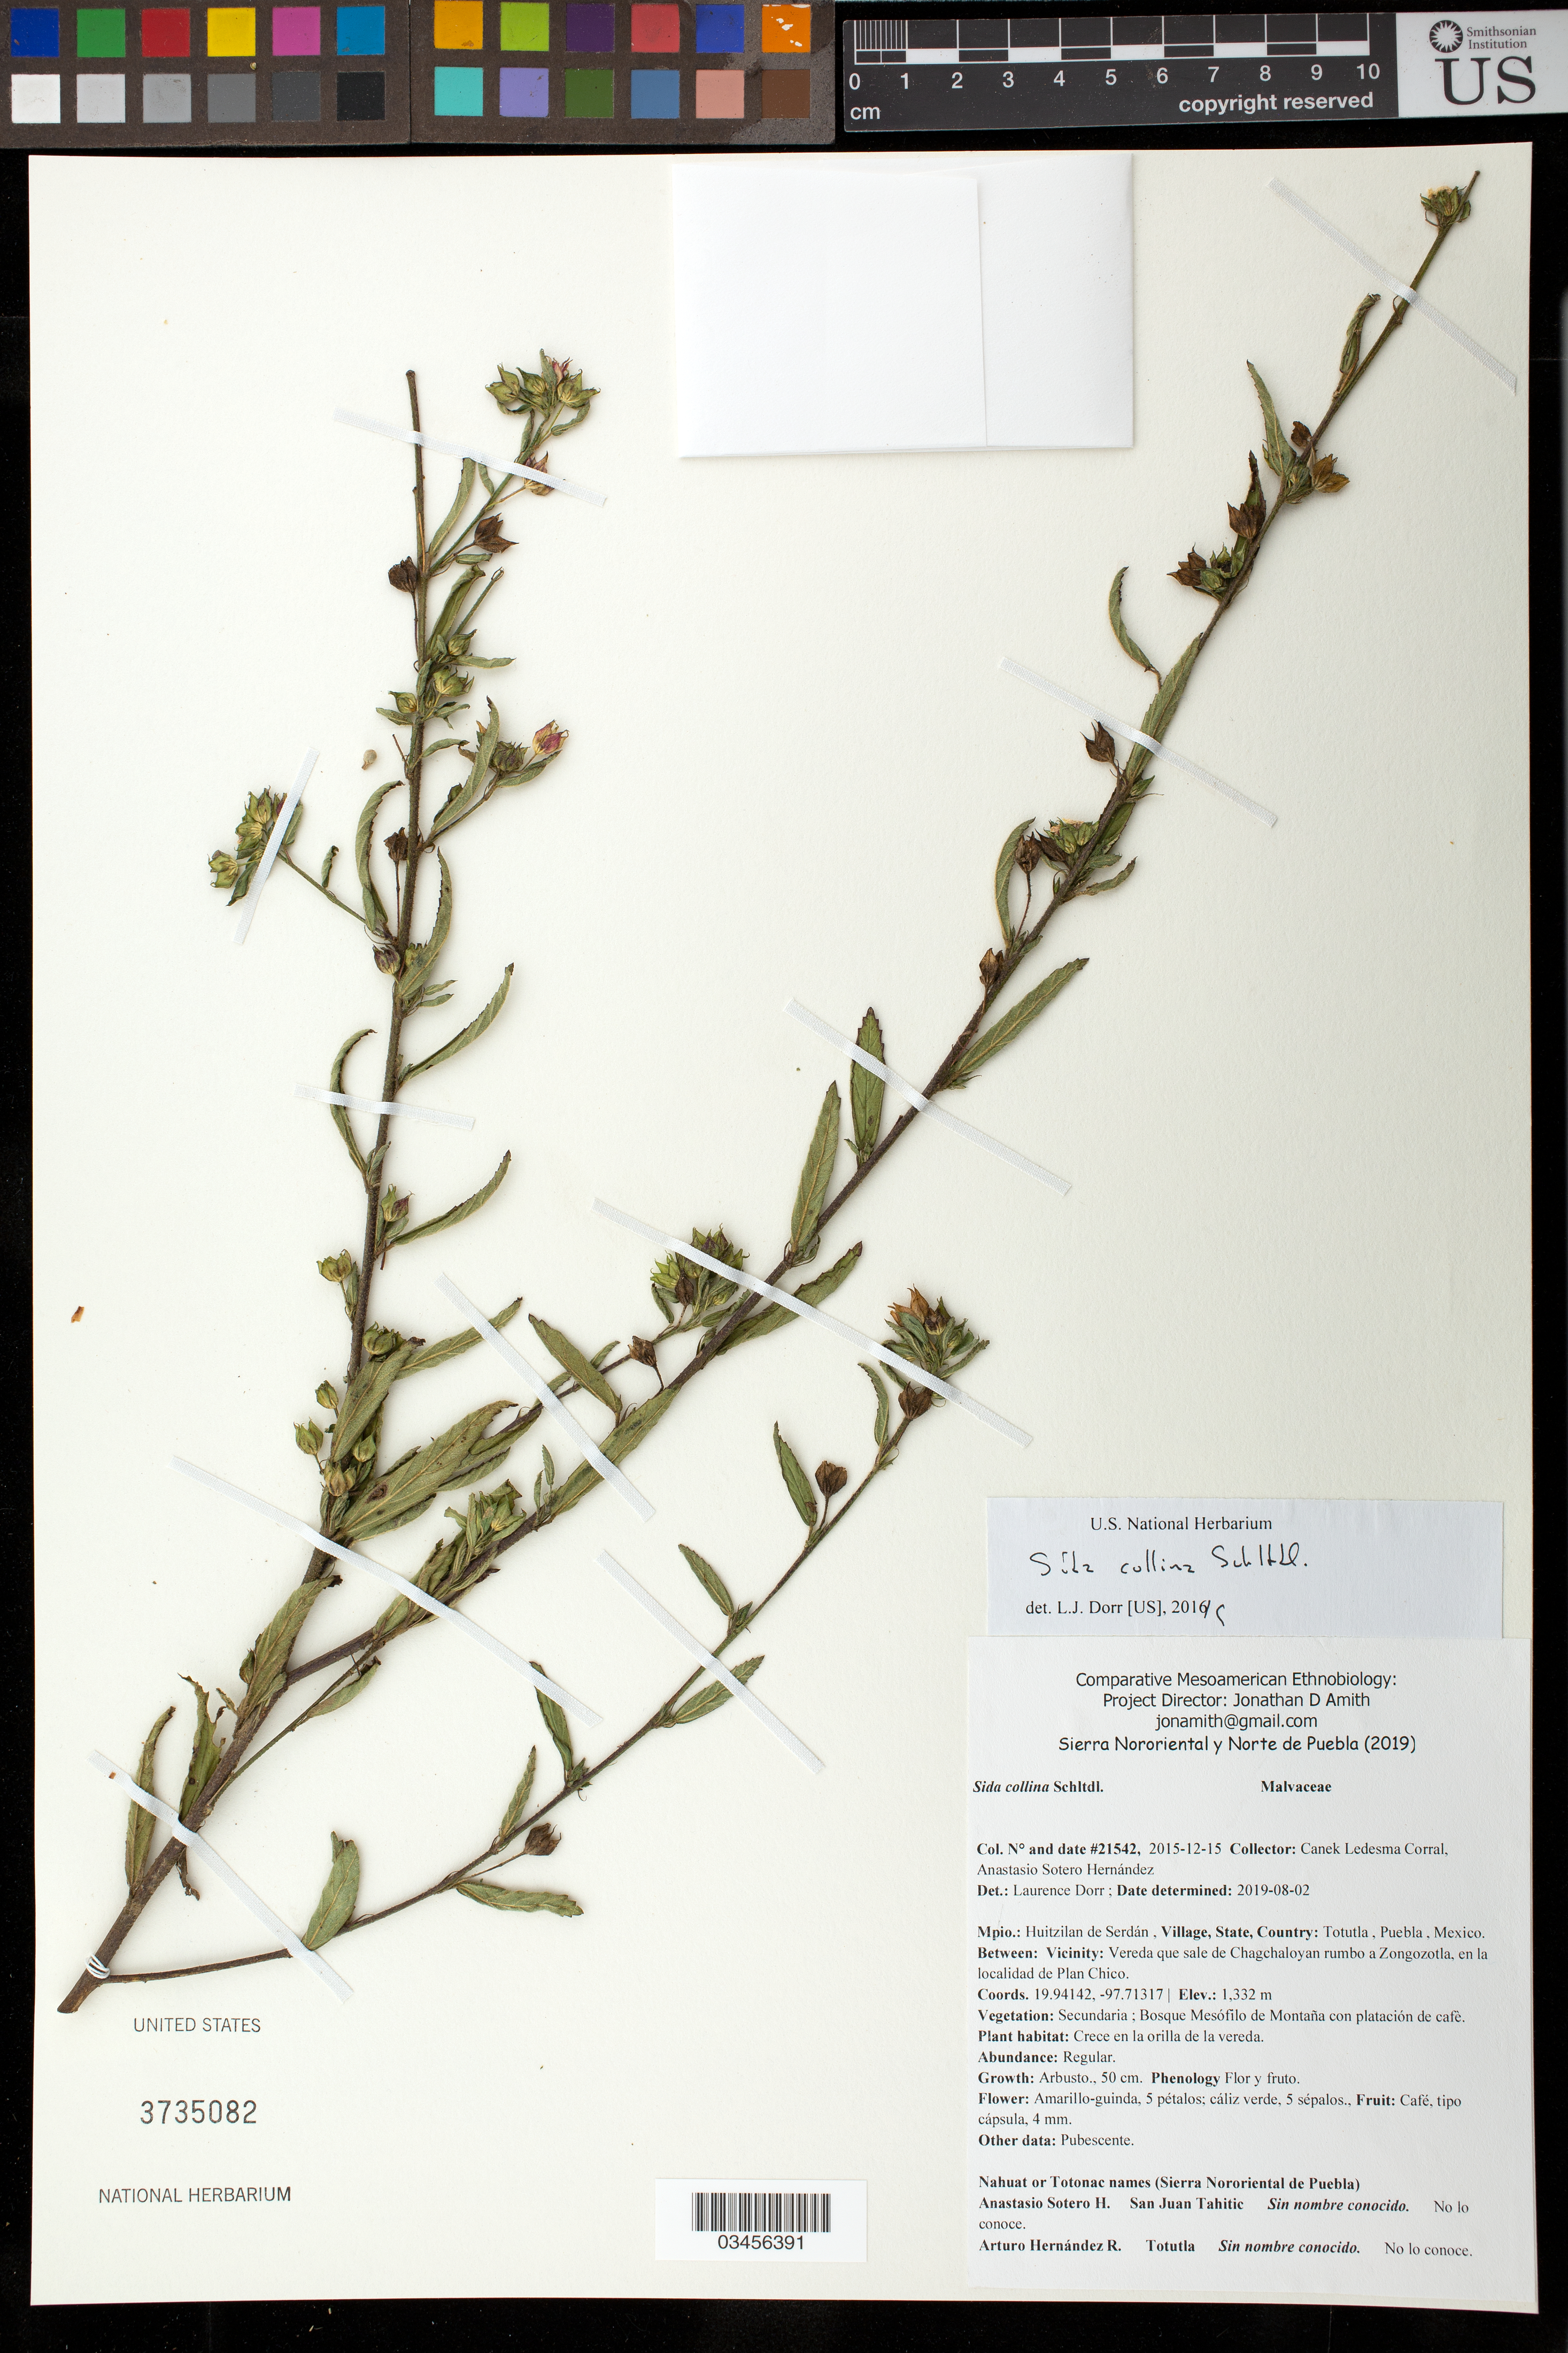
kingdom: Plantae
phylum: Tracheophyta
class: Magnoliopsida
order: Malvales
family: Malvaceae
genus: Sida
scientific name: Sida collina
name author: Schltdl.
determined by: Dorr, L. J., (BOT), Smithsonian Institution - National Museum of Natural History (UNITED STATES)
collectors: Canek Ledesma C. & A. Sotero H.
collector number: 21542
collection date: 2015-12-15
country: México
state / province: Puebla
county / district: Huitzilan de Serdán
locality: PUEBLO: Totutla; LOCALIDAD EXACTA: Vereda que sale de Chagchaloyan rumbo a Zongozotla, en la localidad de Plan Chico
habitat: Bosque mesófilo de montaña con platación de cafè | Crece en la orilla de la vereda.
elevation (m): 1332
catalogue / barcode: US 3735082